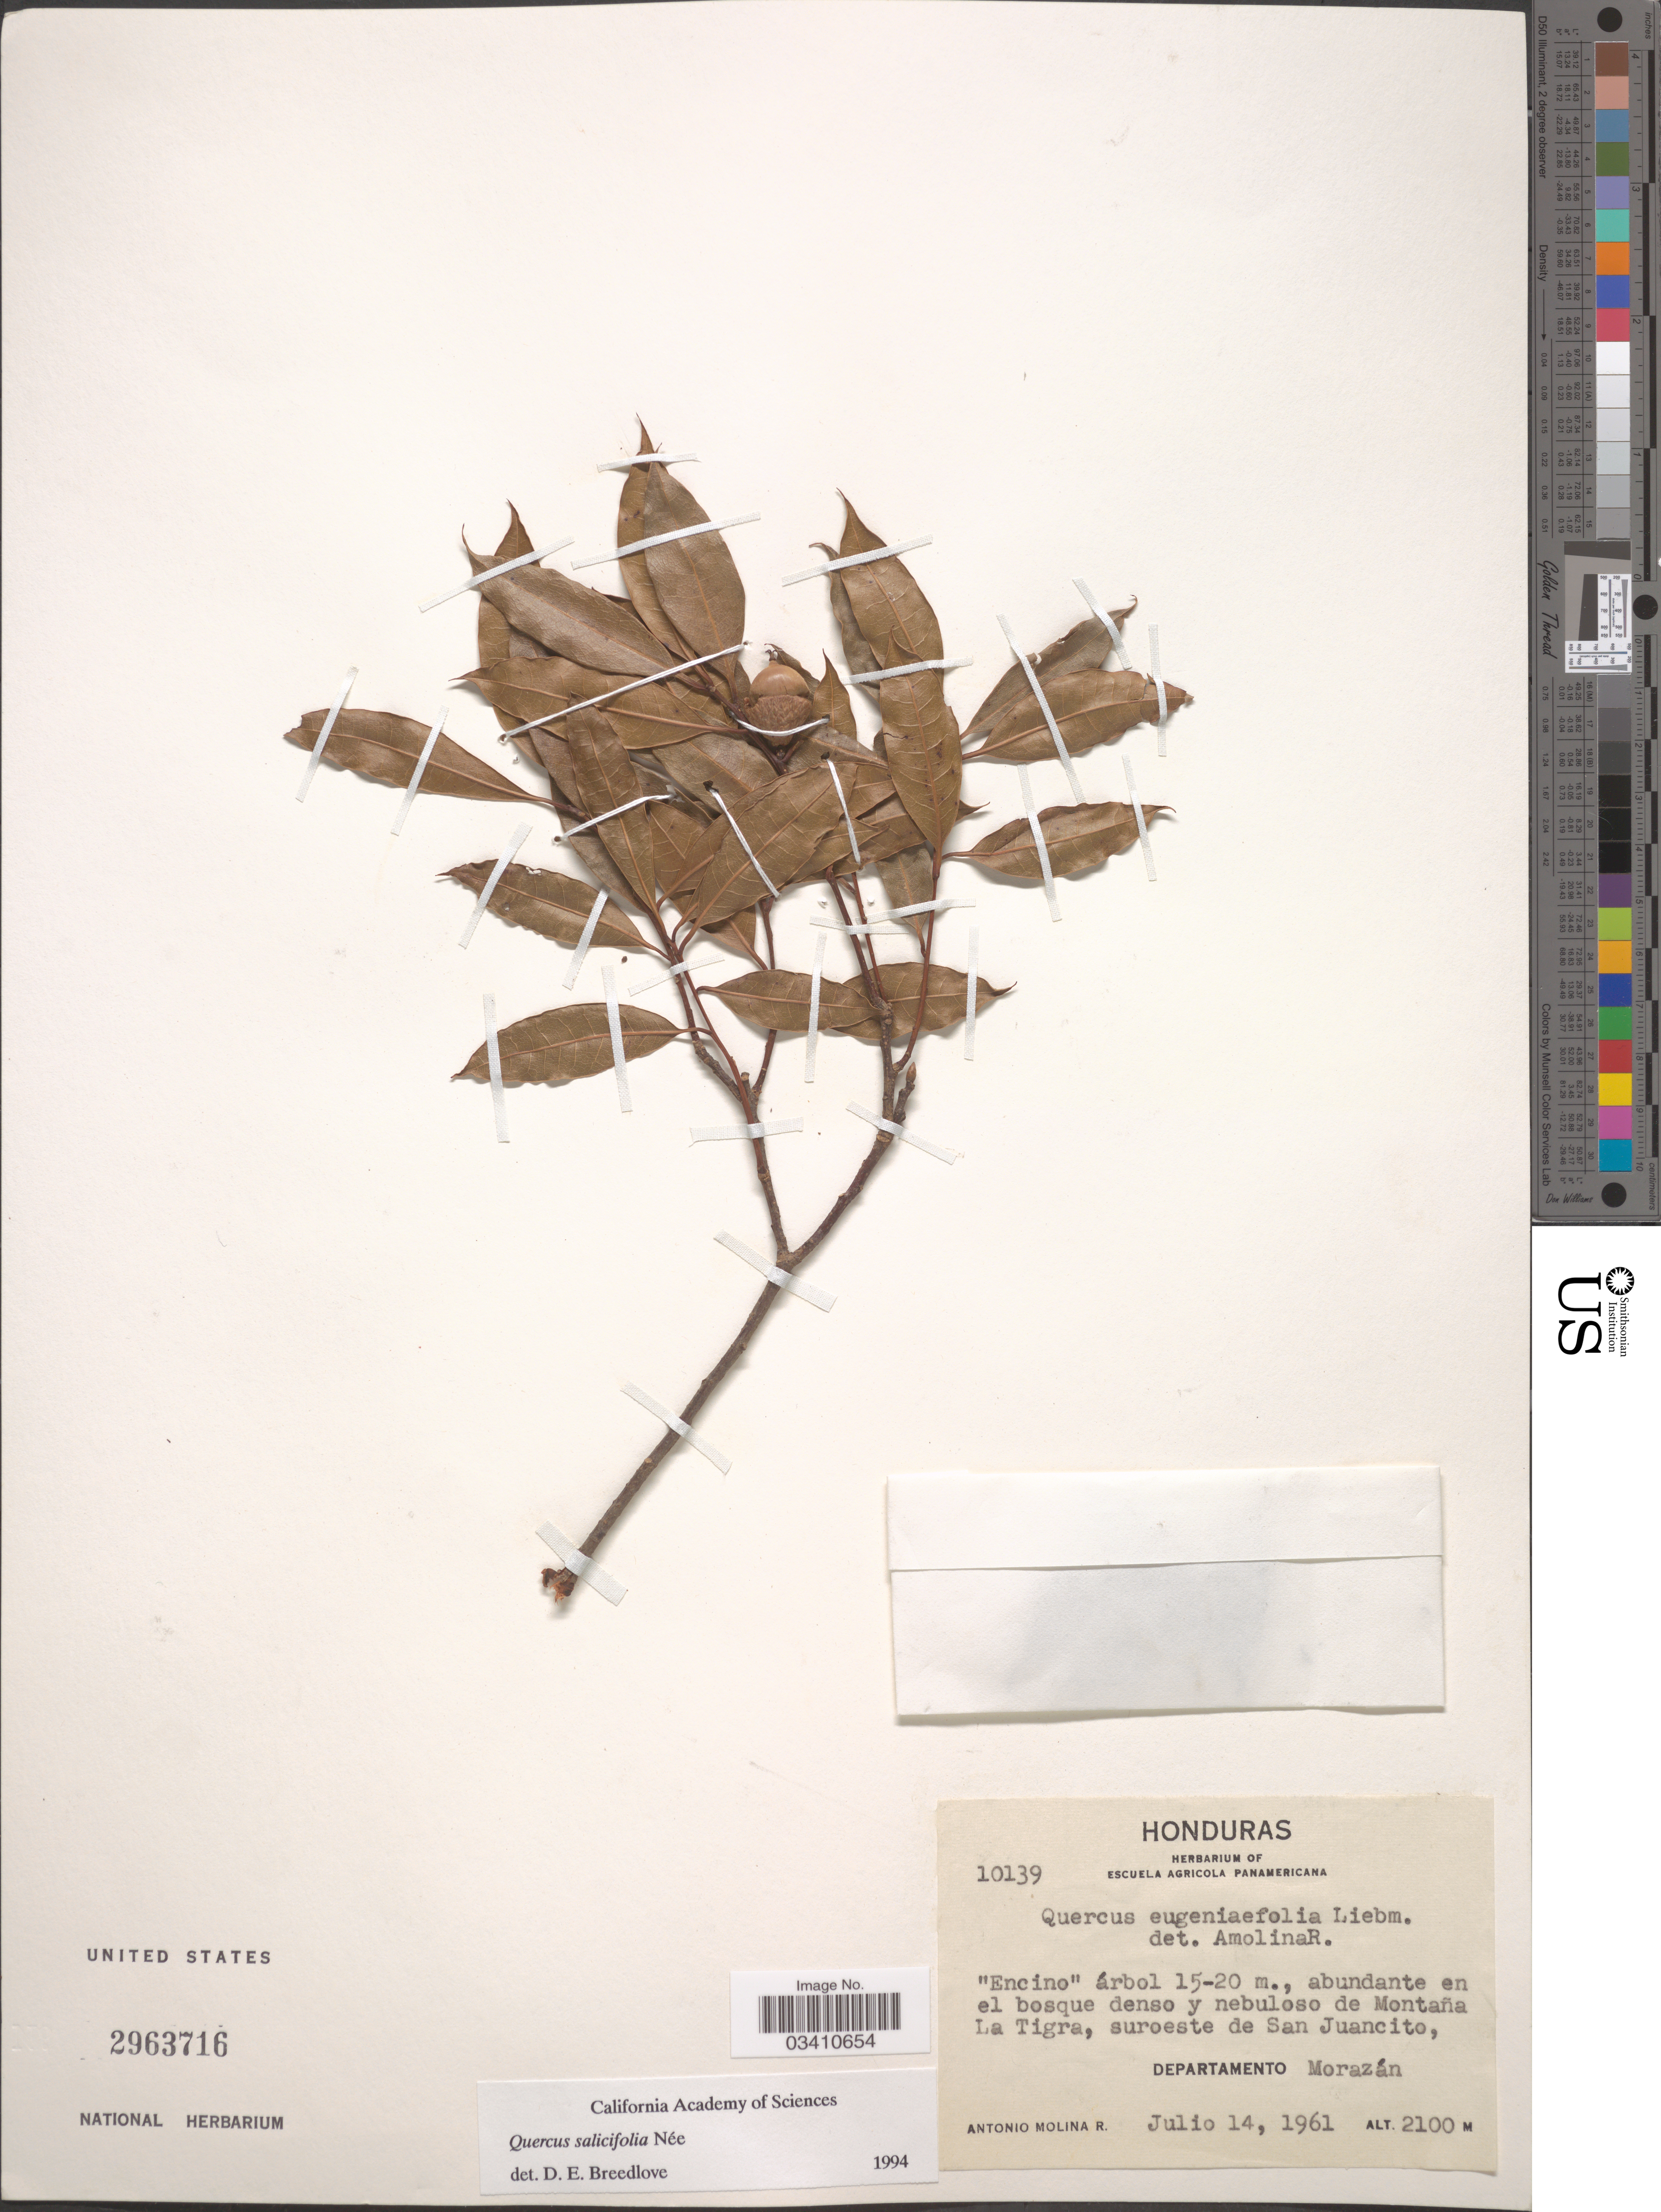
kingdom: Plantae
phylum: Tracheophyta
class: Magnoliopsida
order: Fagales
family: Fagaceae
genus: Quercus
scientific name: Quercus salicifolia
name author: Née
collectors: A. Molina R.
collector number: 10139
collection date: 1961-07-14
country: Honduras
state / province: Fco. Morazán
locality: Montaña La Tigra, suroeste de San Juancito, Departamento Morazán.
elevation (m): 2100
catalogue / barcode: US 2963716